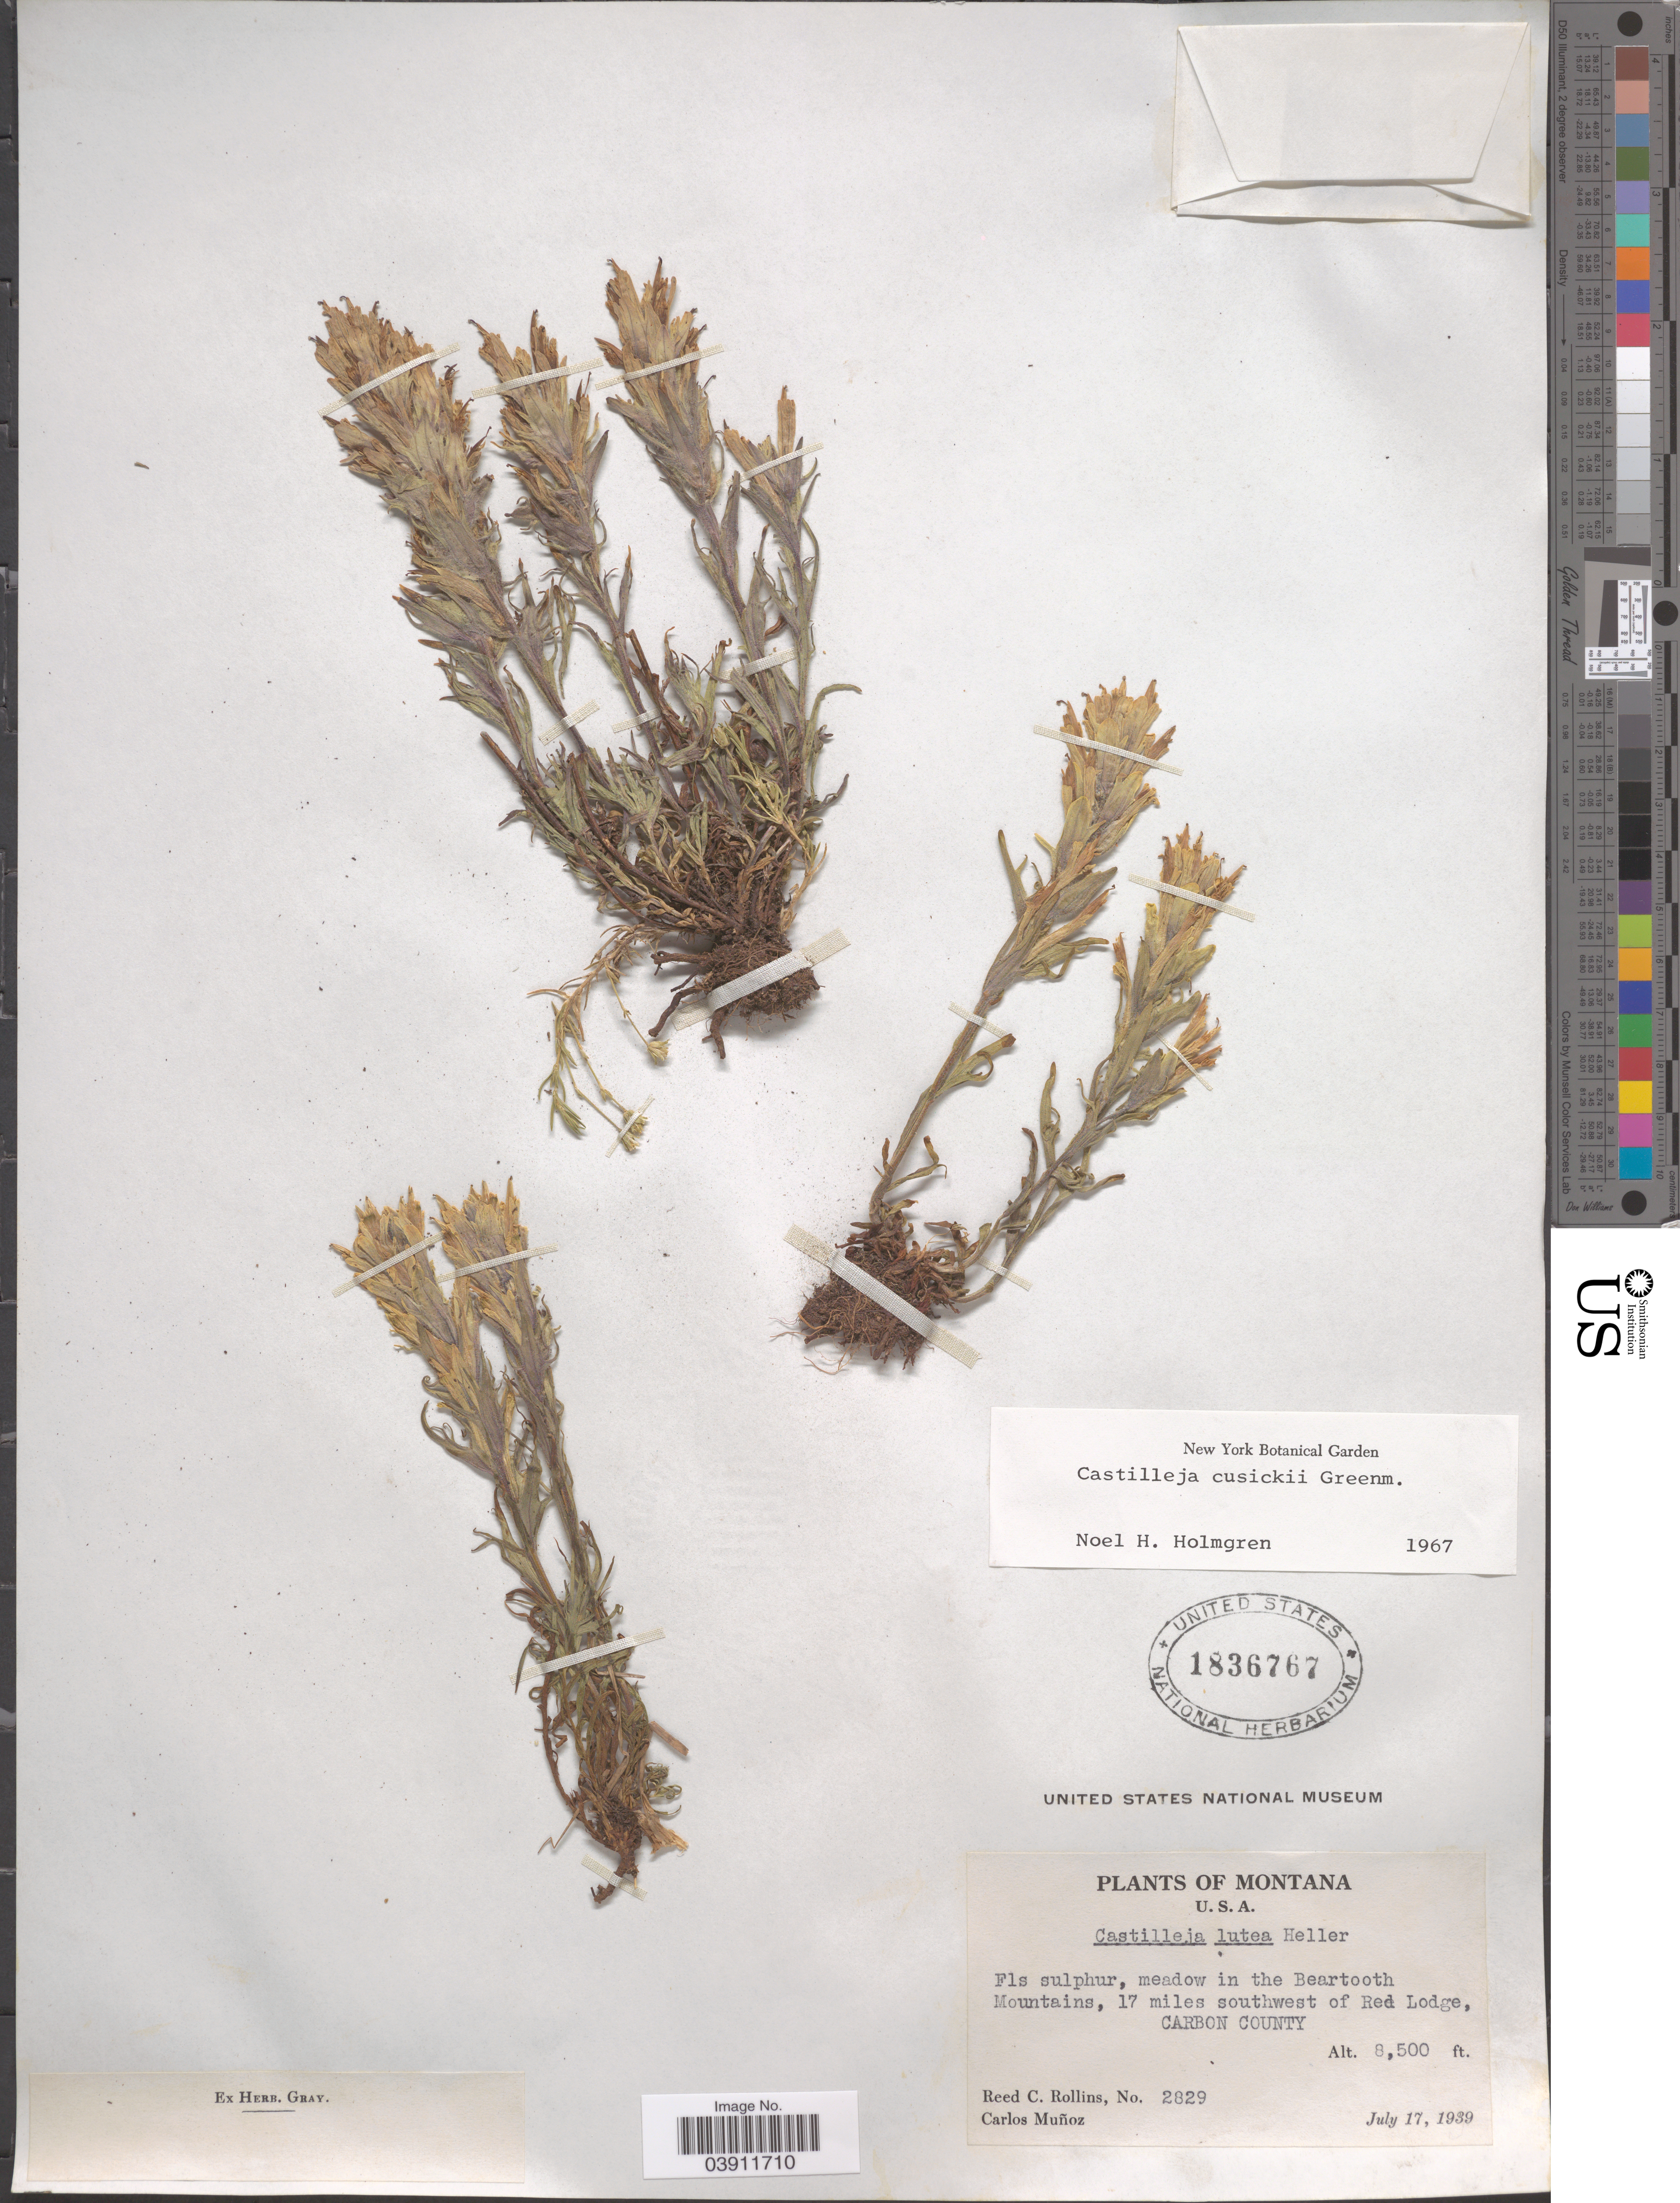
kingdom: Plantae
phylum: Tracheophyta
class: Magnoliopsida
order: Lamiales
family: Orobanchaceae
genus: Castilleja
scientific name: Castilleja cusickii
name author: Greenm.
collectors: R. C. Rollins & C. Muñoz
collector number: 2829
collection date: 1939-07-17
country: United States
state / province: Montana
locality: In the Beartooth Mountains, 17 miles southwest of Red Lodge, Carbon County.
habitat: meadow in the mountains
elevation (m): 2591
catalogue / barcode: US 1836767